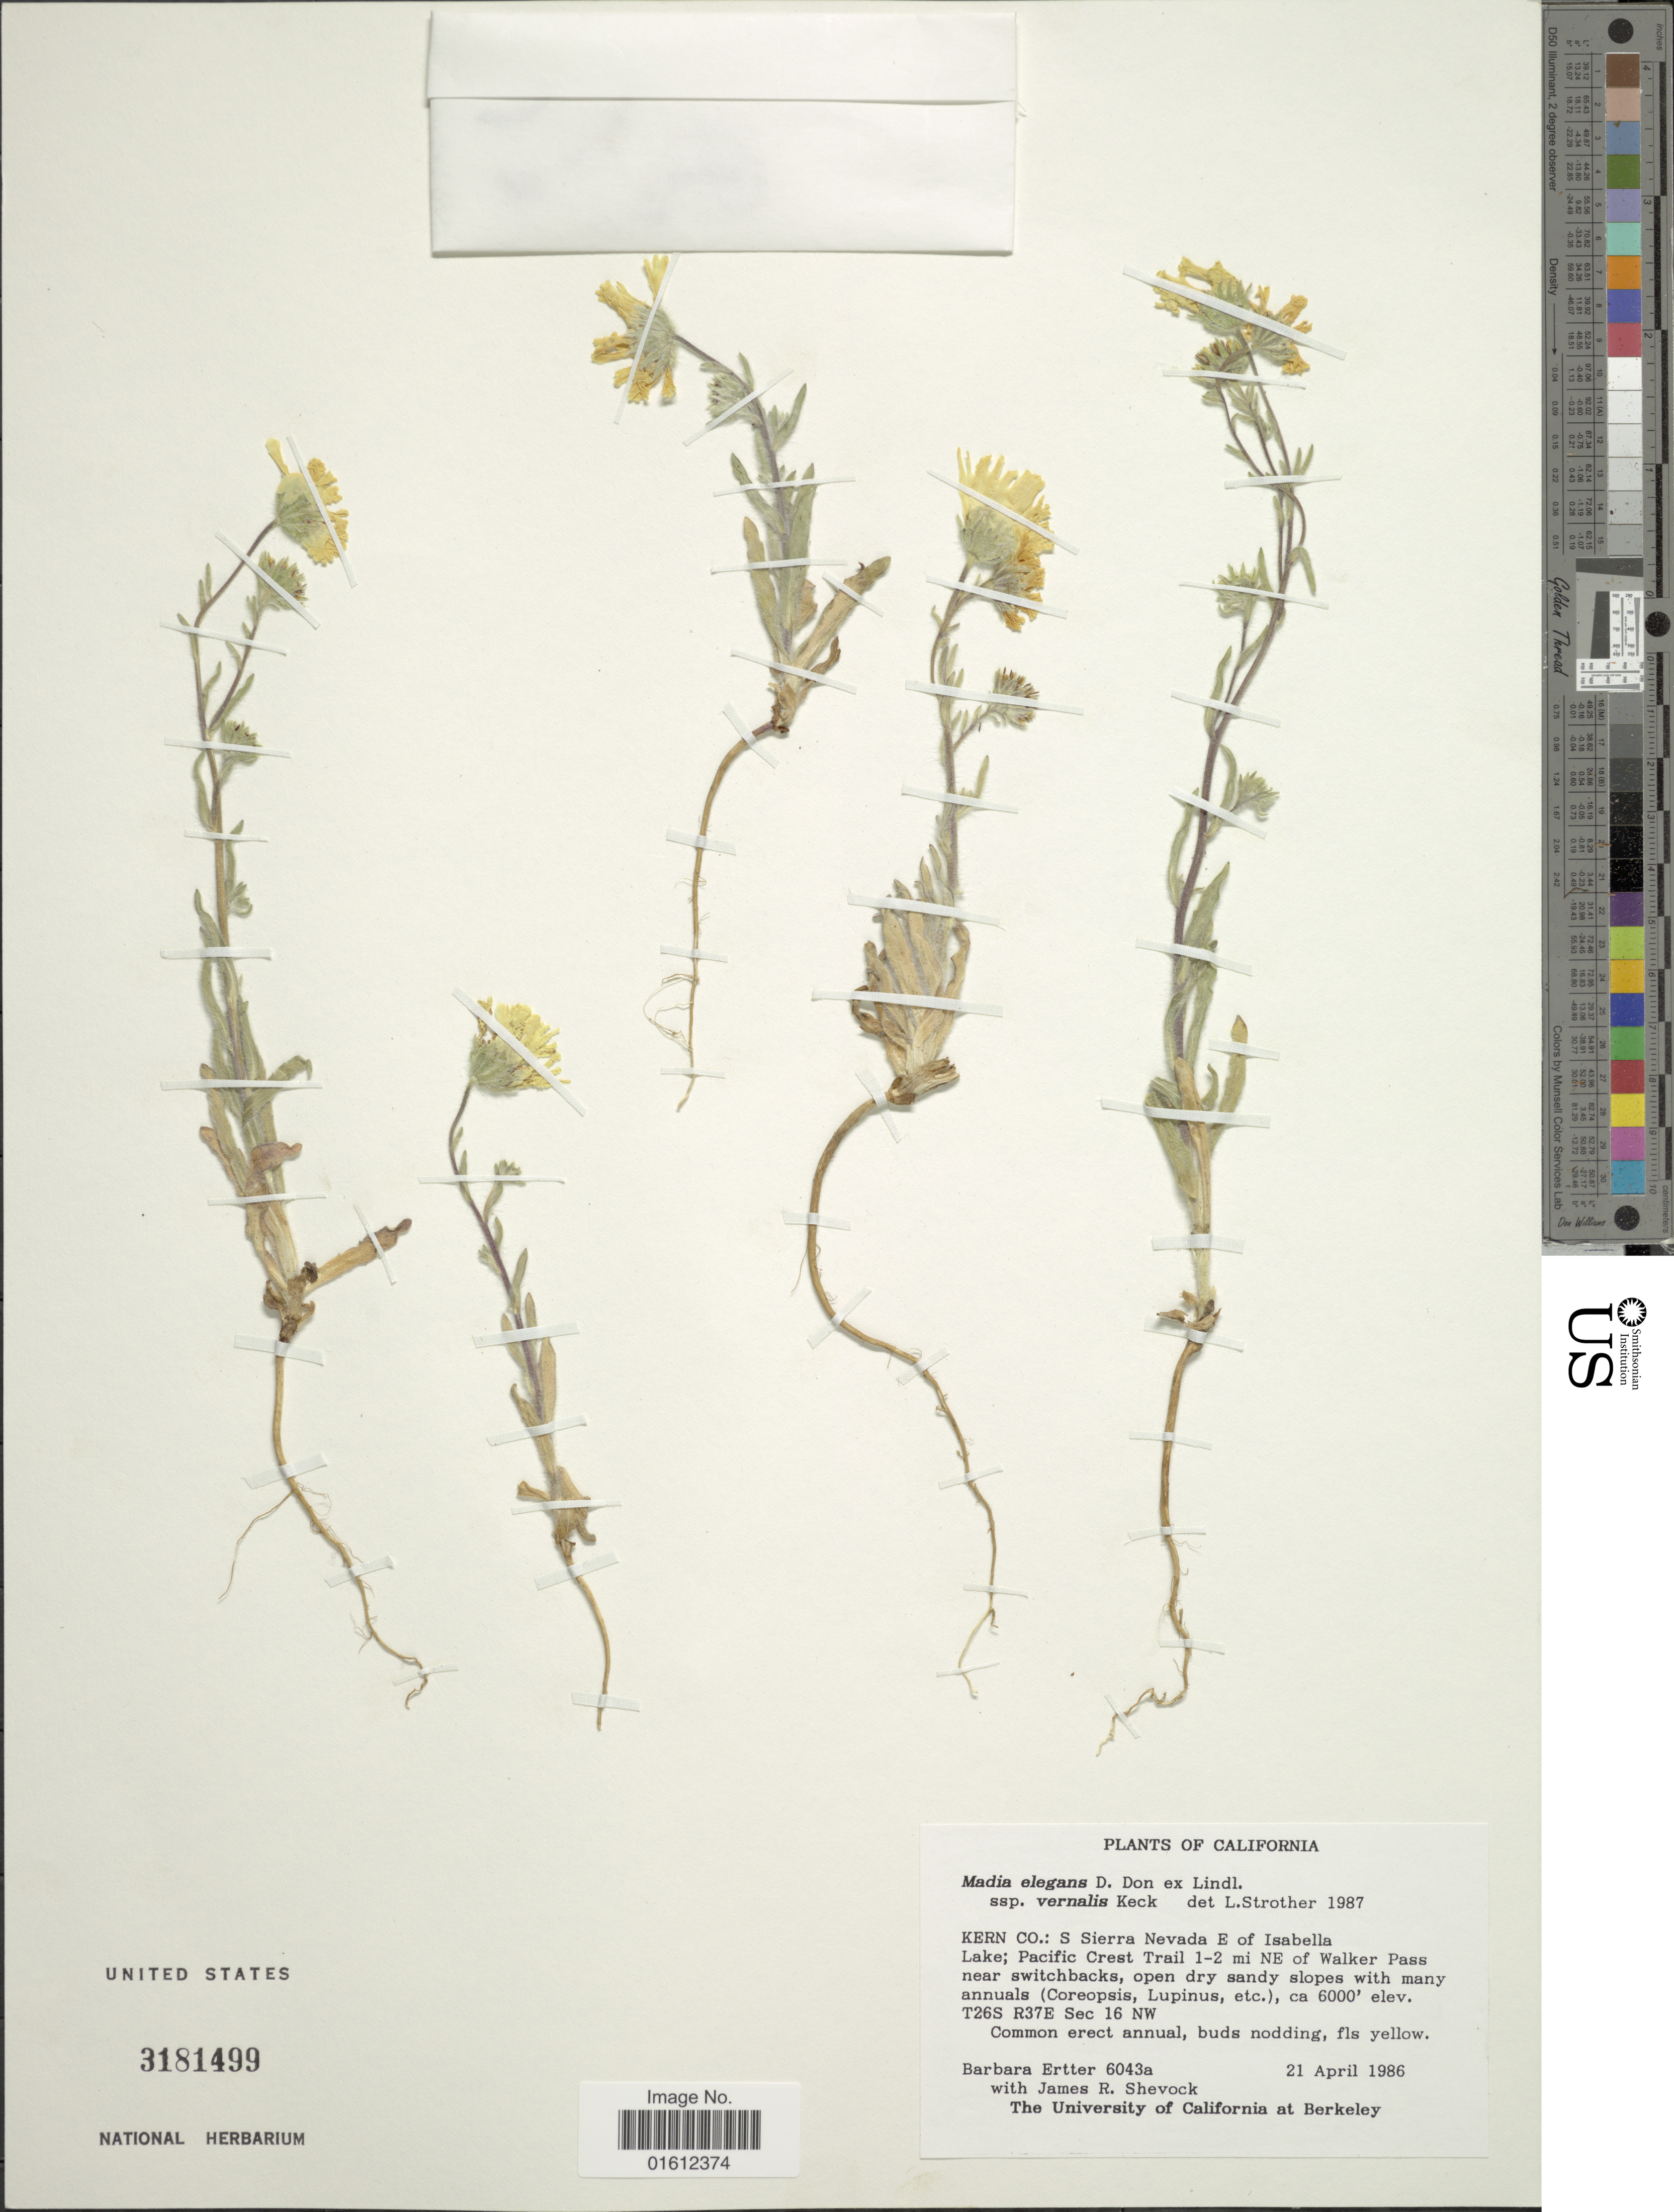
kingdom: Plantae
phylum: Tracheophyta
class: Magnoliopsida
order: Asterales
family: Asteraceae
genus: Madia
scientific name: Madia elegans subsp. densifolia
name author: (Greene) D.D. Keck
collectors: B. Ertter & J. R. Shevock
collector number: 6043a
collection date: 1986-04-21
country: United States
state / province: California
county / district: Kern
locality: Kern Co.: S Sierra Nevada E of Isabella Lake; Pacific Crest Trail 1-2 mi NE of Walker Pass near switchbacks. T26S R37E Sec 16 NW.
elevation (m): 1829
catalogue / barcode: US 3181499